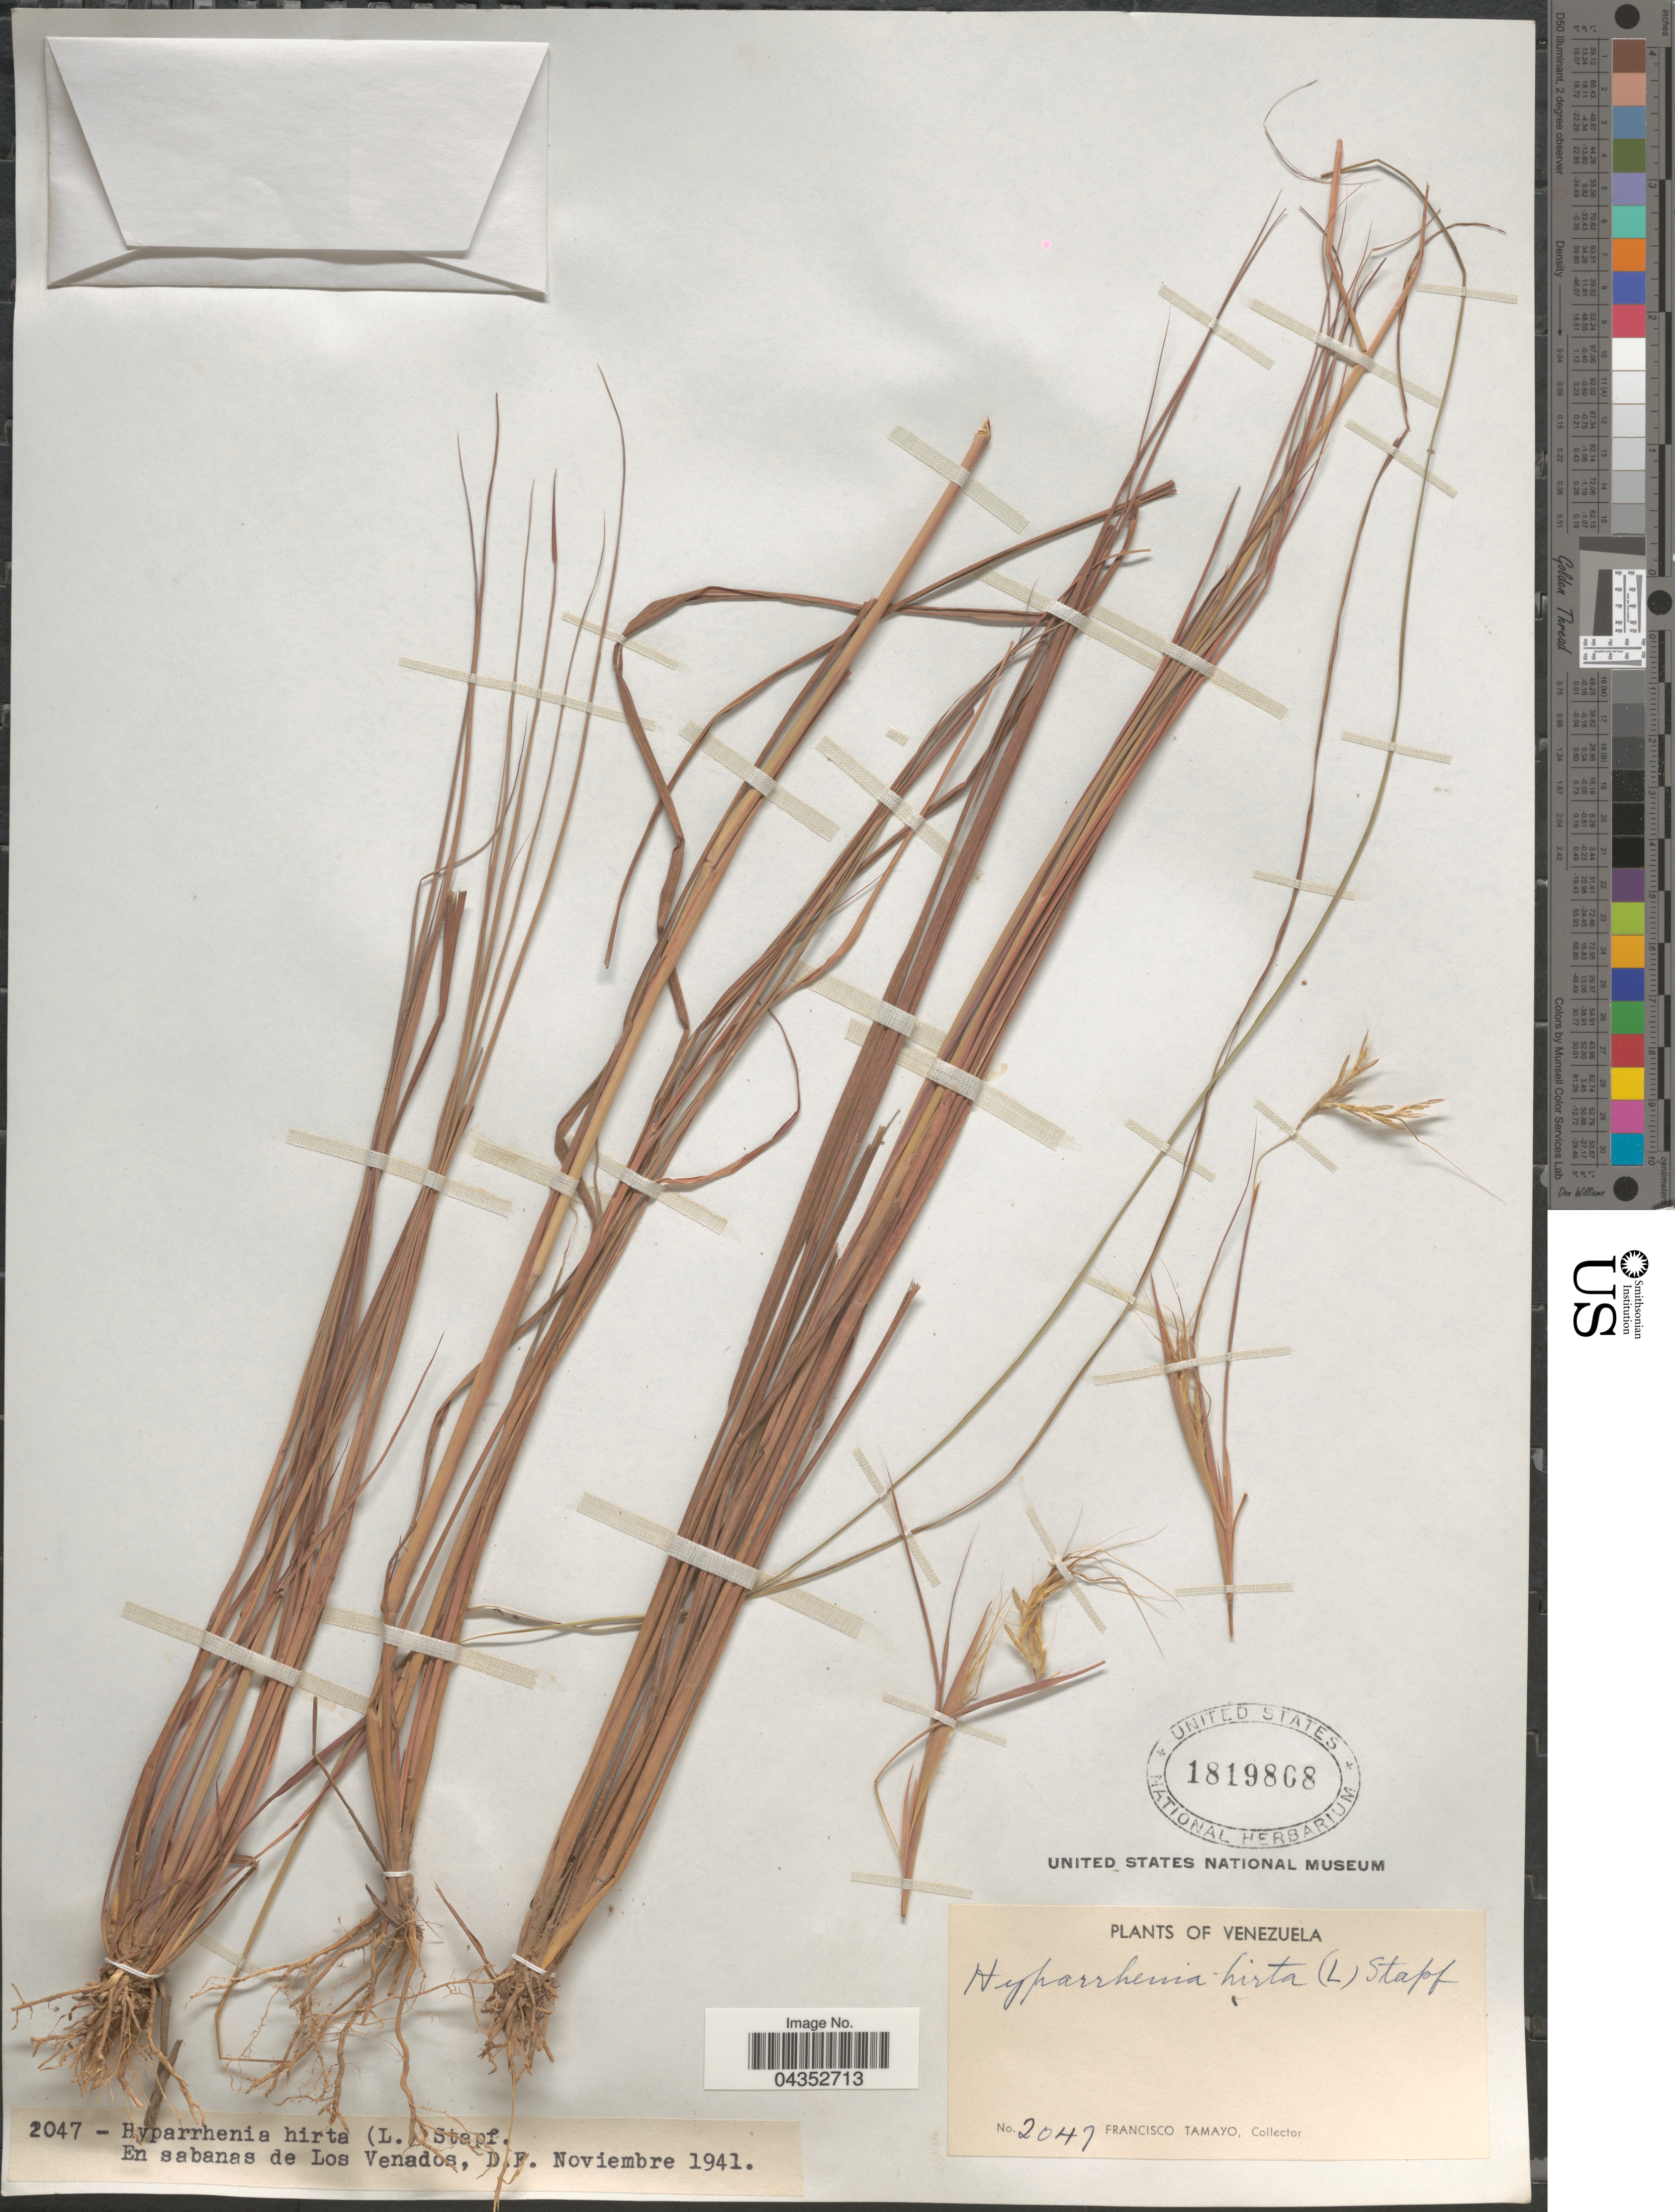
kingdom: Plantae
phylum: Tracheophyta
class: Liliopsida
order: Poales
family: Poaceae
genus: Hyparrhenia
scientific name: Hyparrhenia hirta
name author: (L.) Stapf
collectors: F. Tamayo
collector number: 2047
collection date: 1941-11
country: Venezuela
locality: En sabanas de Los Venados, D. F.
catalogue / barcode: US 1819808